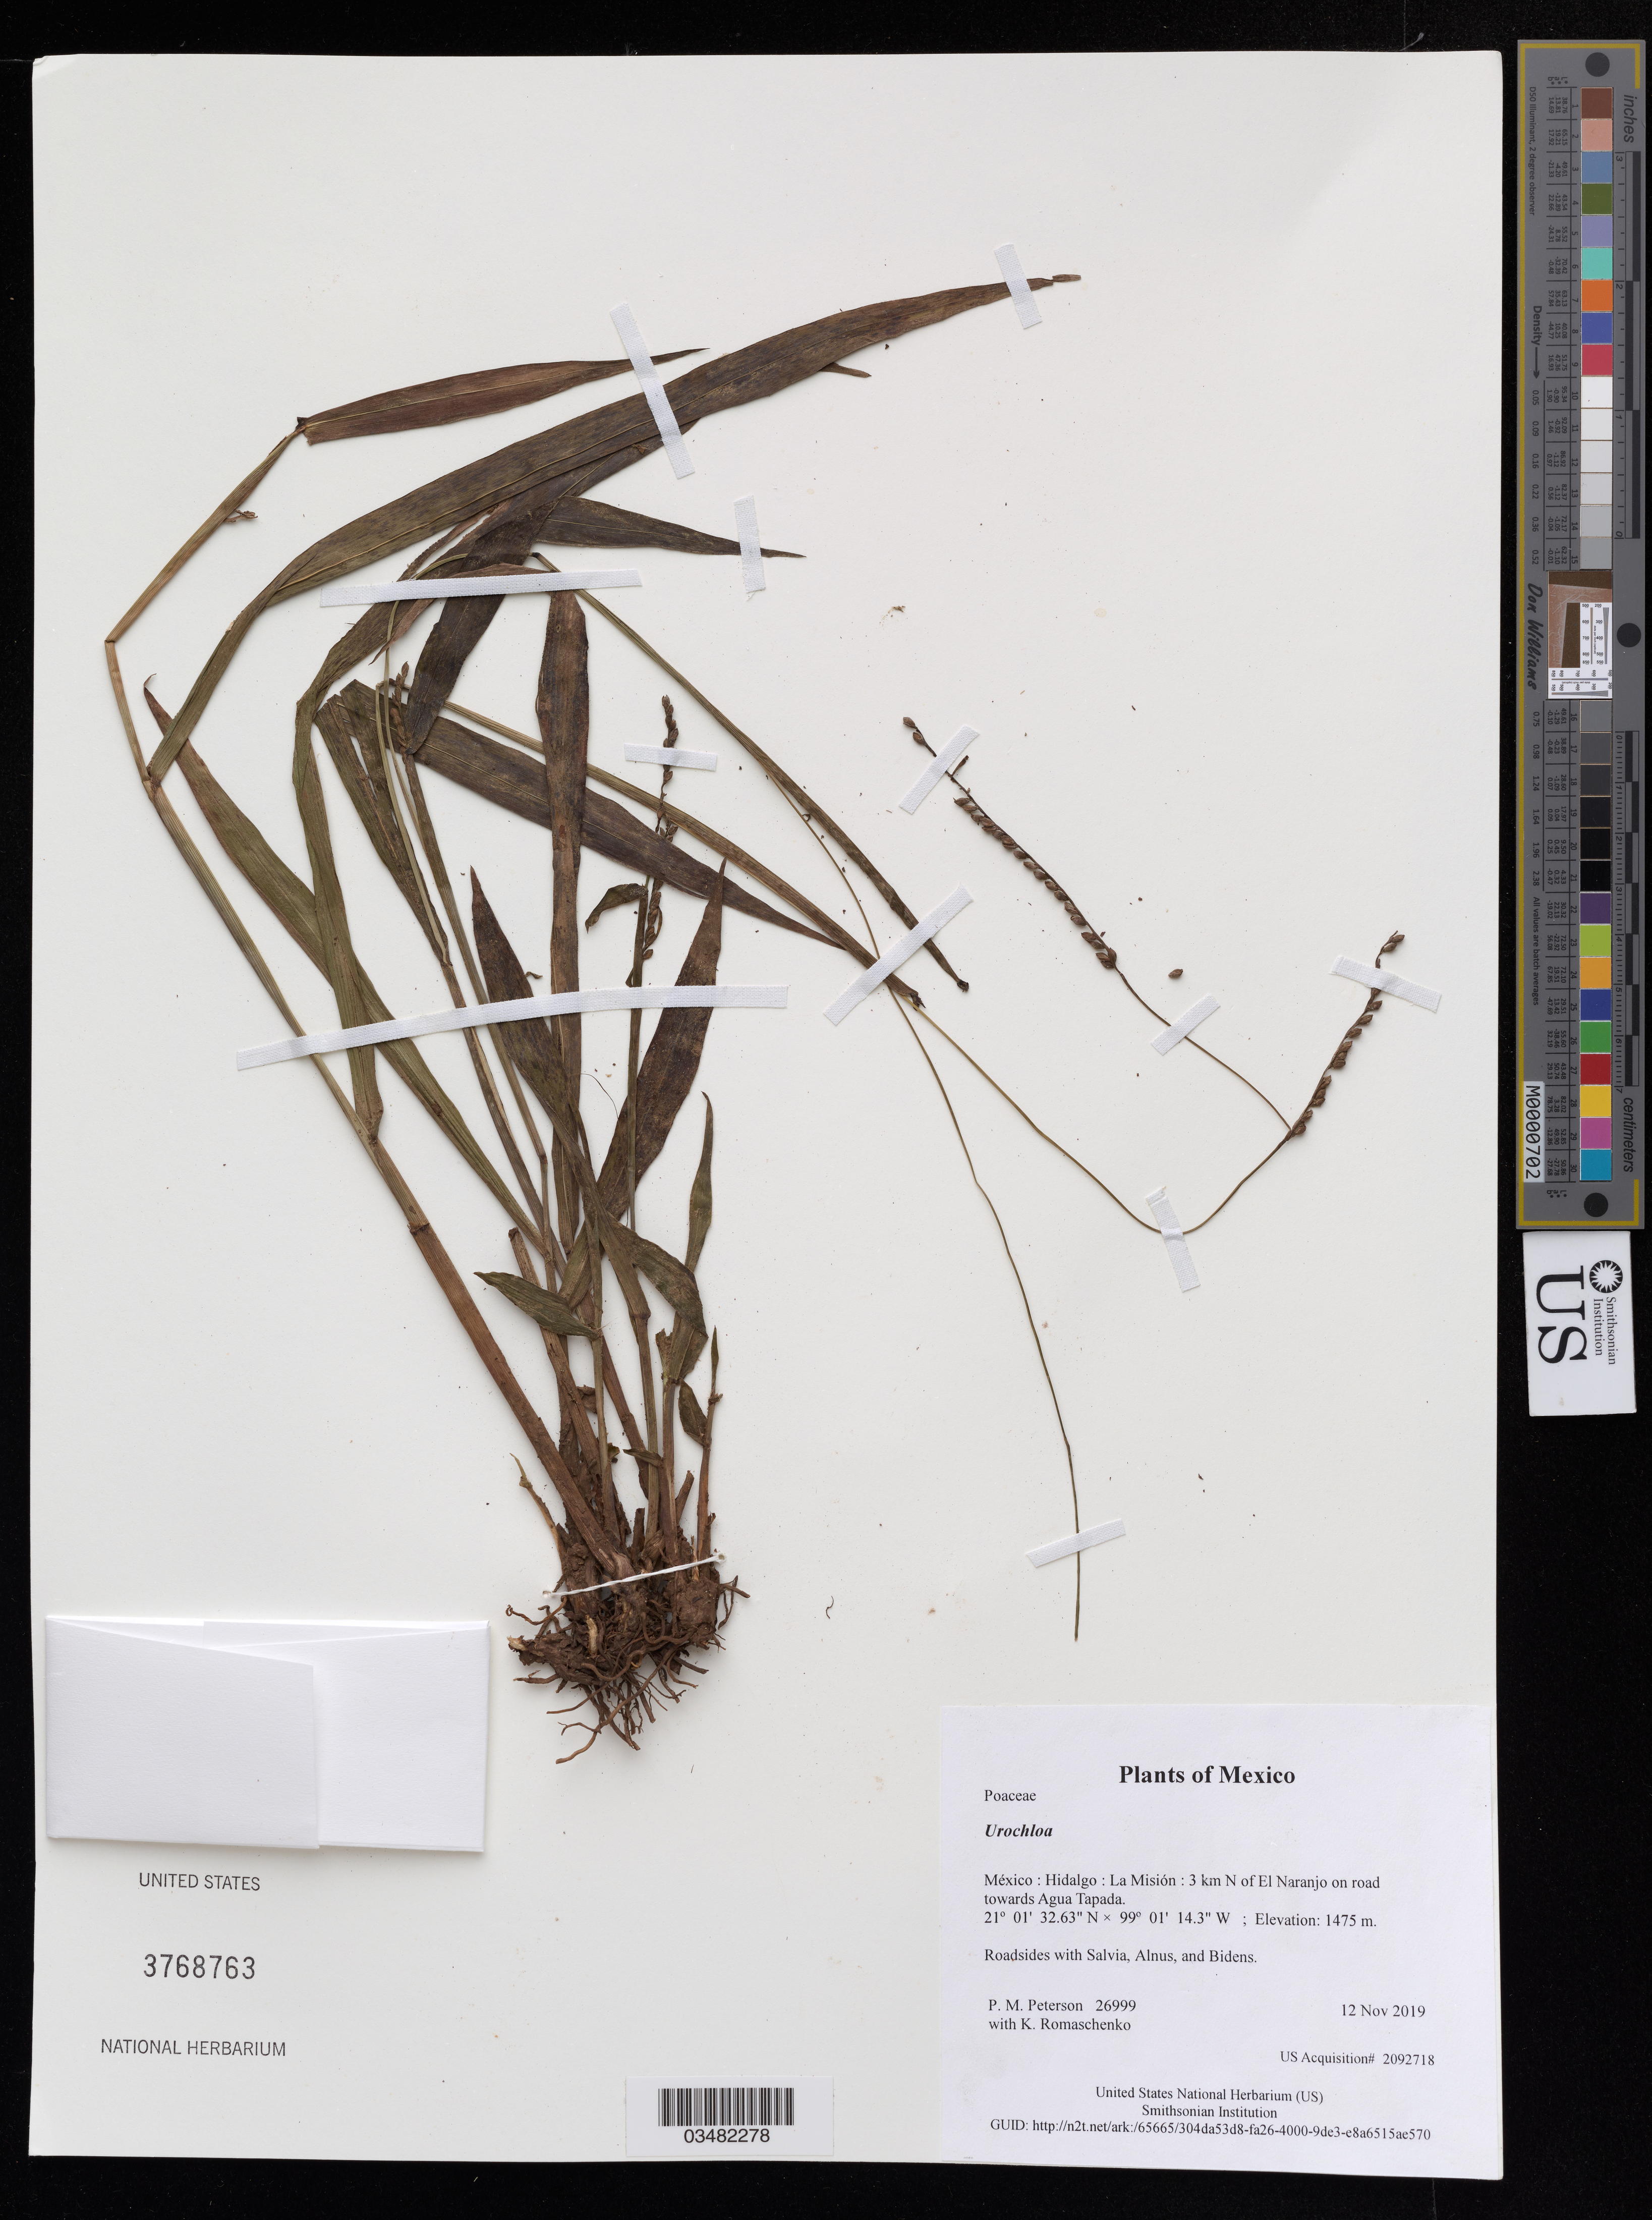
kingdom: Plantae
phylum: Tracheophyta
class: Liliopsida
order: Poales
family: Poaceae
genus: Urochloa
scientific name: Urochloa sp.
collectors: P. M. Peterson & K. Romaschenko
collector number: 26999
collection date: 2019-11-12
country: México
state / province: Hidalgo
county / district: La Misión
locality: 3 km N of El Naranjo on road towards Agua Tapada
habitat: Roadsides with Salvia, Alnus, and Bidens.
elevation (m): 1475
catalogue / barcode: US 3768763